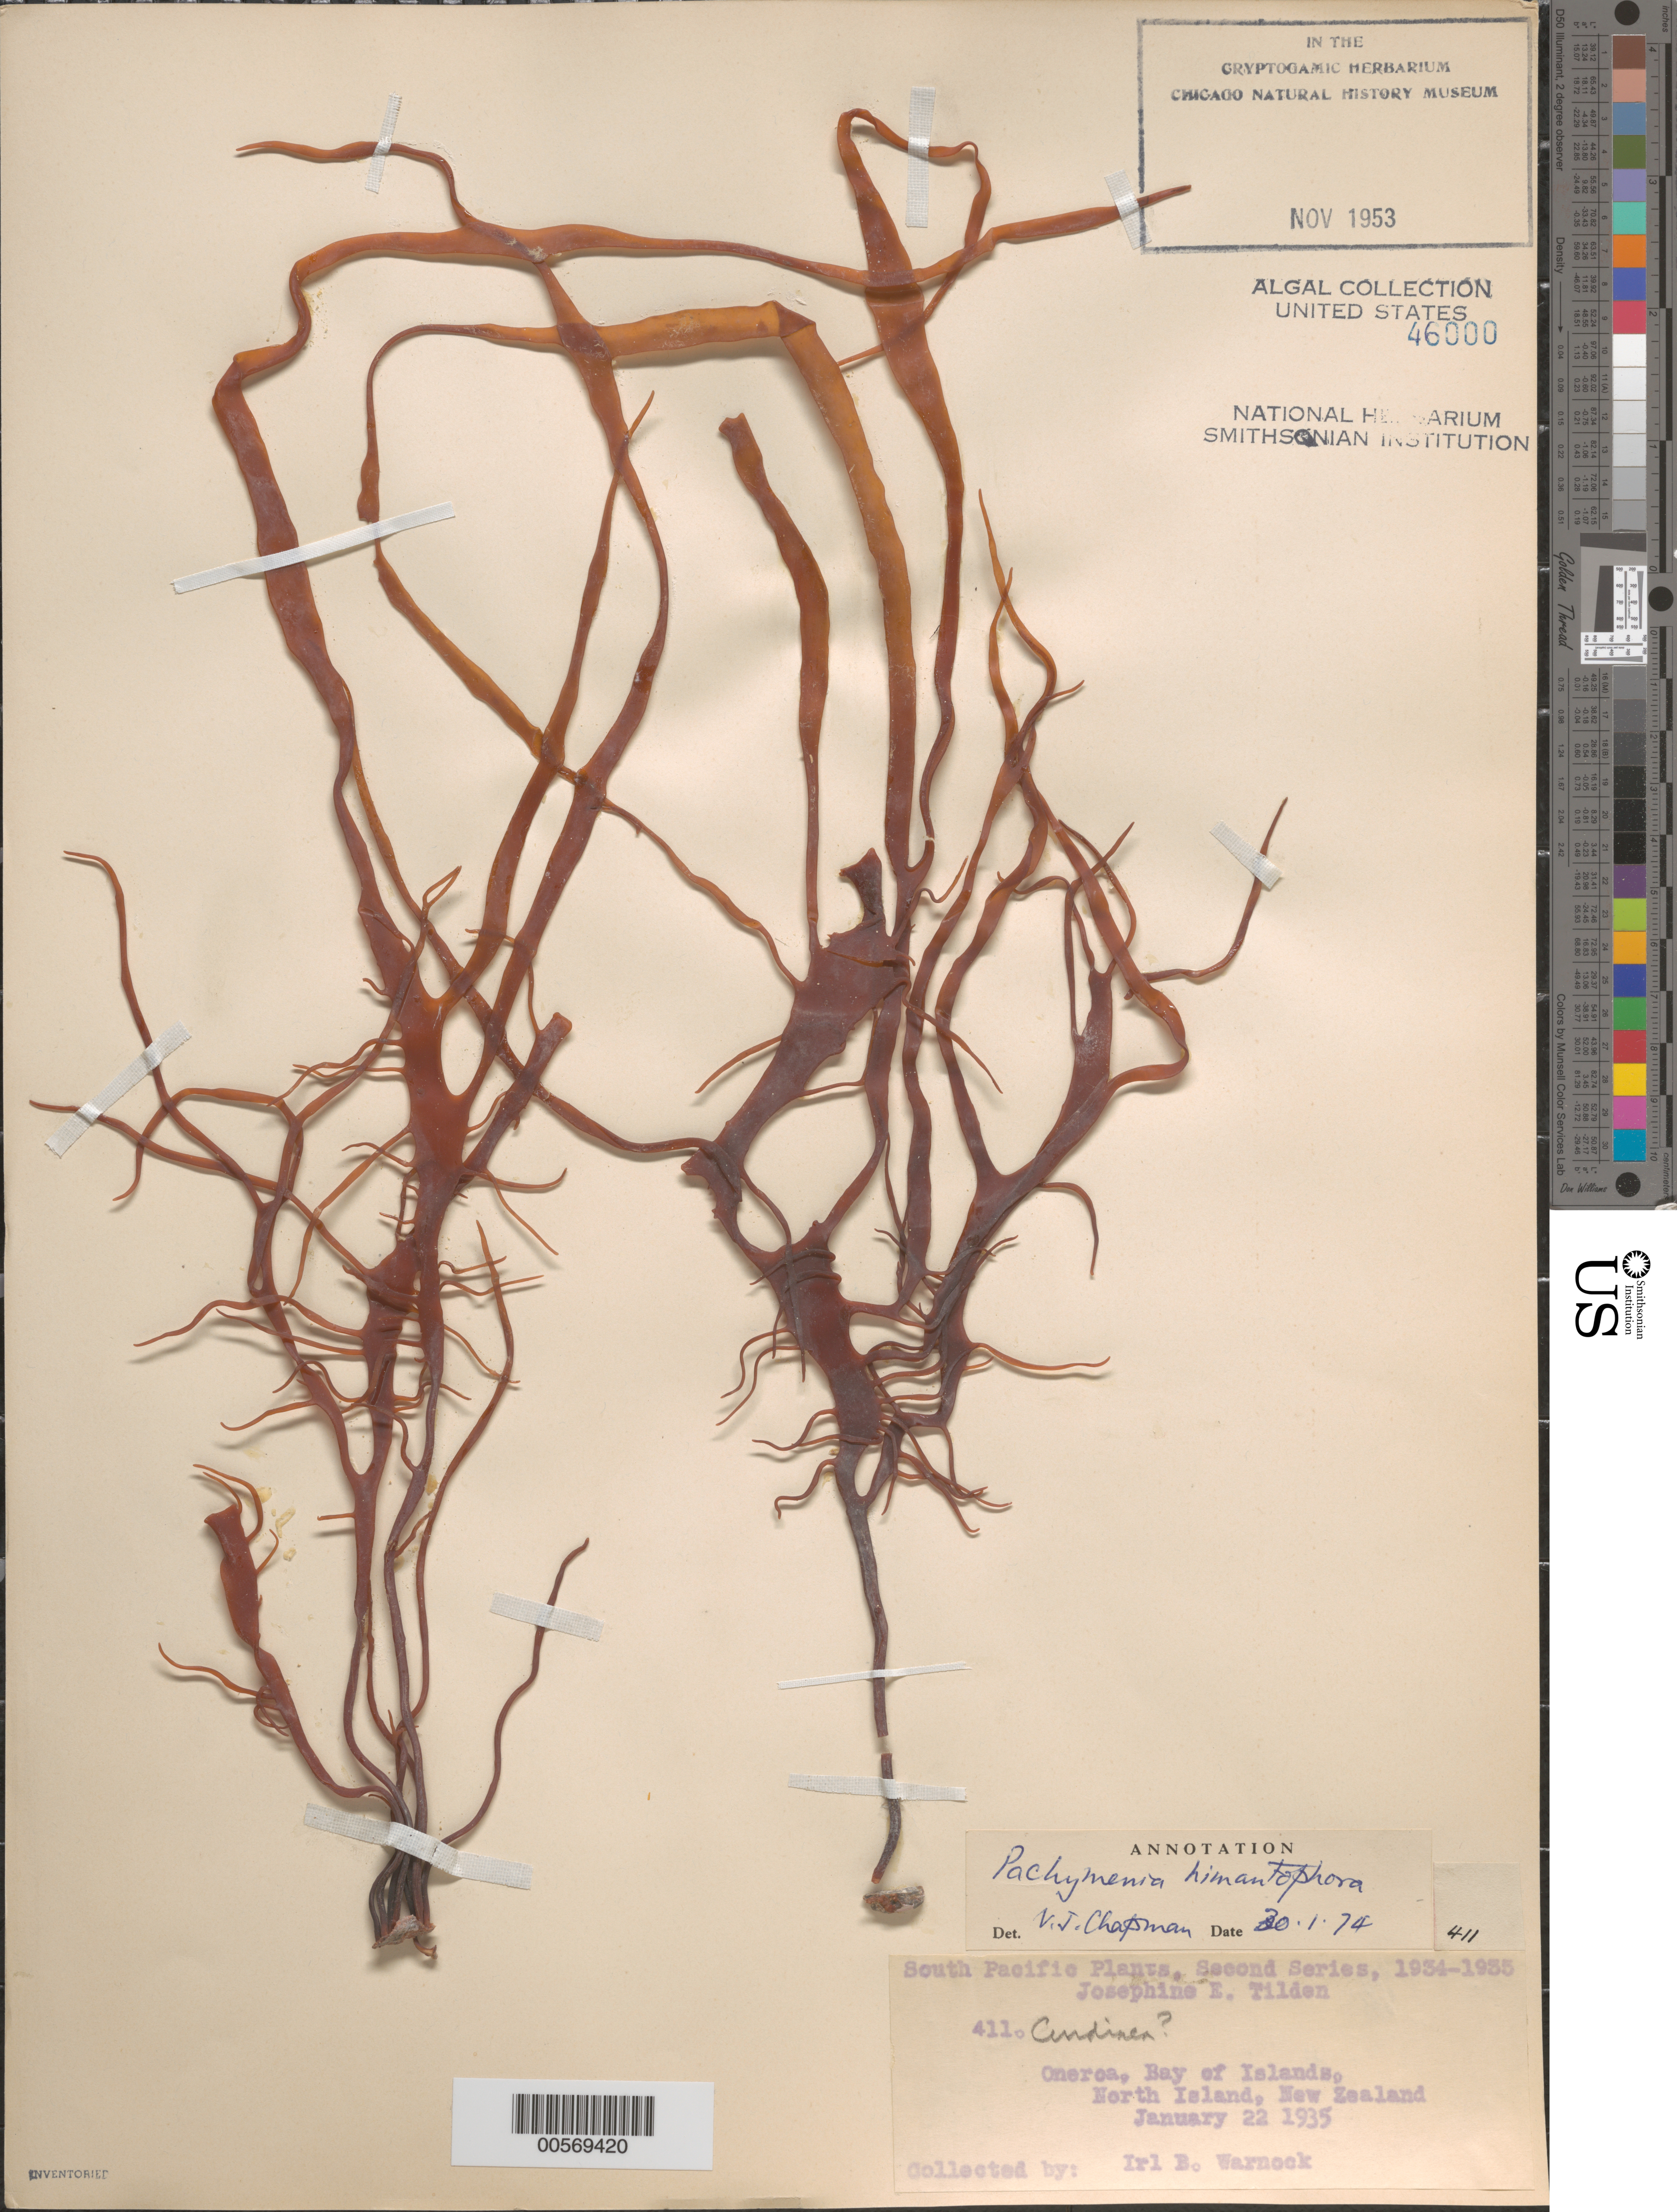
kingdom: Plantae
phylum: Rhodophyta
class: Florideophyceae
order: Halymeniales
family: Halymeniaceae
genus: Pachymenia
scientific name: Pachymenia lusoria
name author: (Greville) J. Agardh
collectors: I. Warnock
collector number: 411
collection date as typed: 22 Jan 1935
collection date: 1935-01-22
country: New Zealand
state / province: Northland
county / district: Far North District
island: North Island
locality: Bay of Islands, Oneroa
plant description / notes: Tilden, South Pacific Plants, Second Series, 1934-1935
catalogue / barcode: US 46000